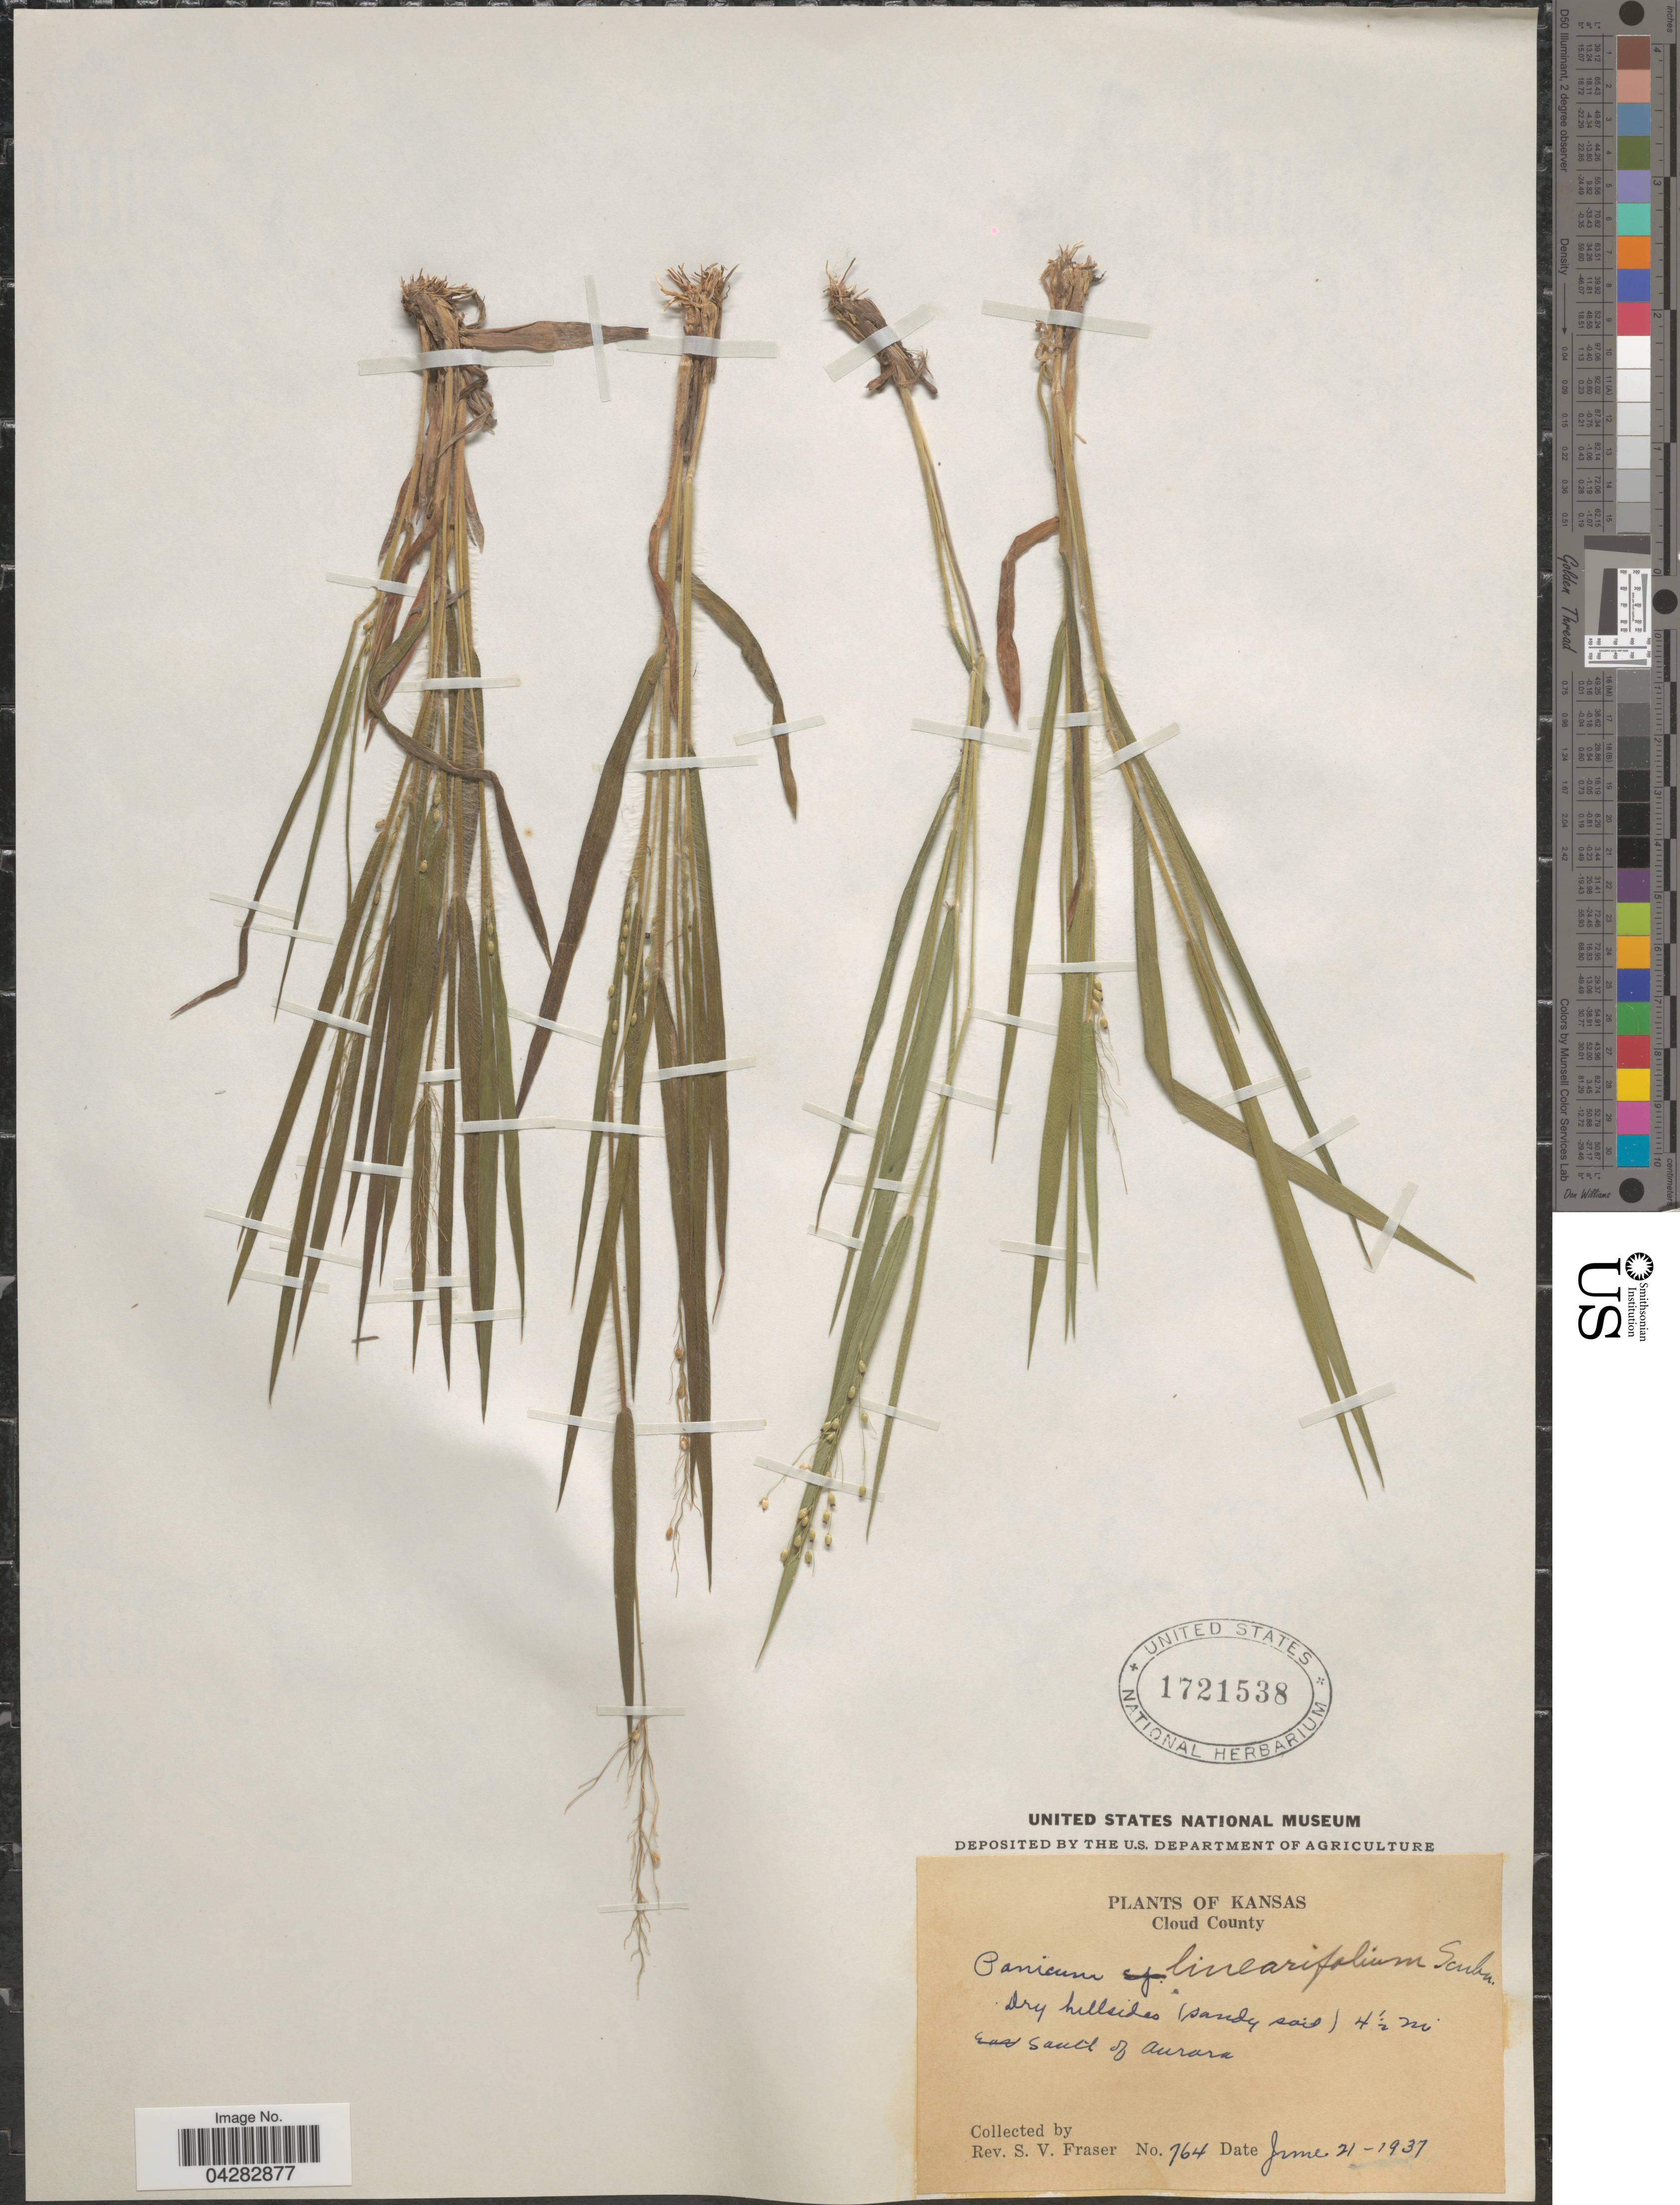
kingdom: Plantae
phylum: Tracheophyta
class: Liliopsida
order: Poales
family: Poaceae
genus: Dichanthelium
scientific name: Dichanthelium linearifolium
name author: (Scribn.) Gould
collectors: S. Fraser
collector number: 764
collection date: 1937-06-21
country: United States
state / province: Kansas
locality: Cloud County. Dry hillsides (sandy soil) 4½ mi east south of Aurora.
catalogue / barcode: US 1721538